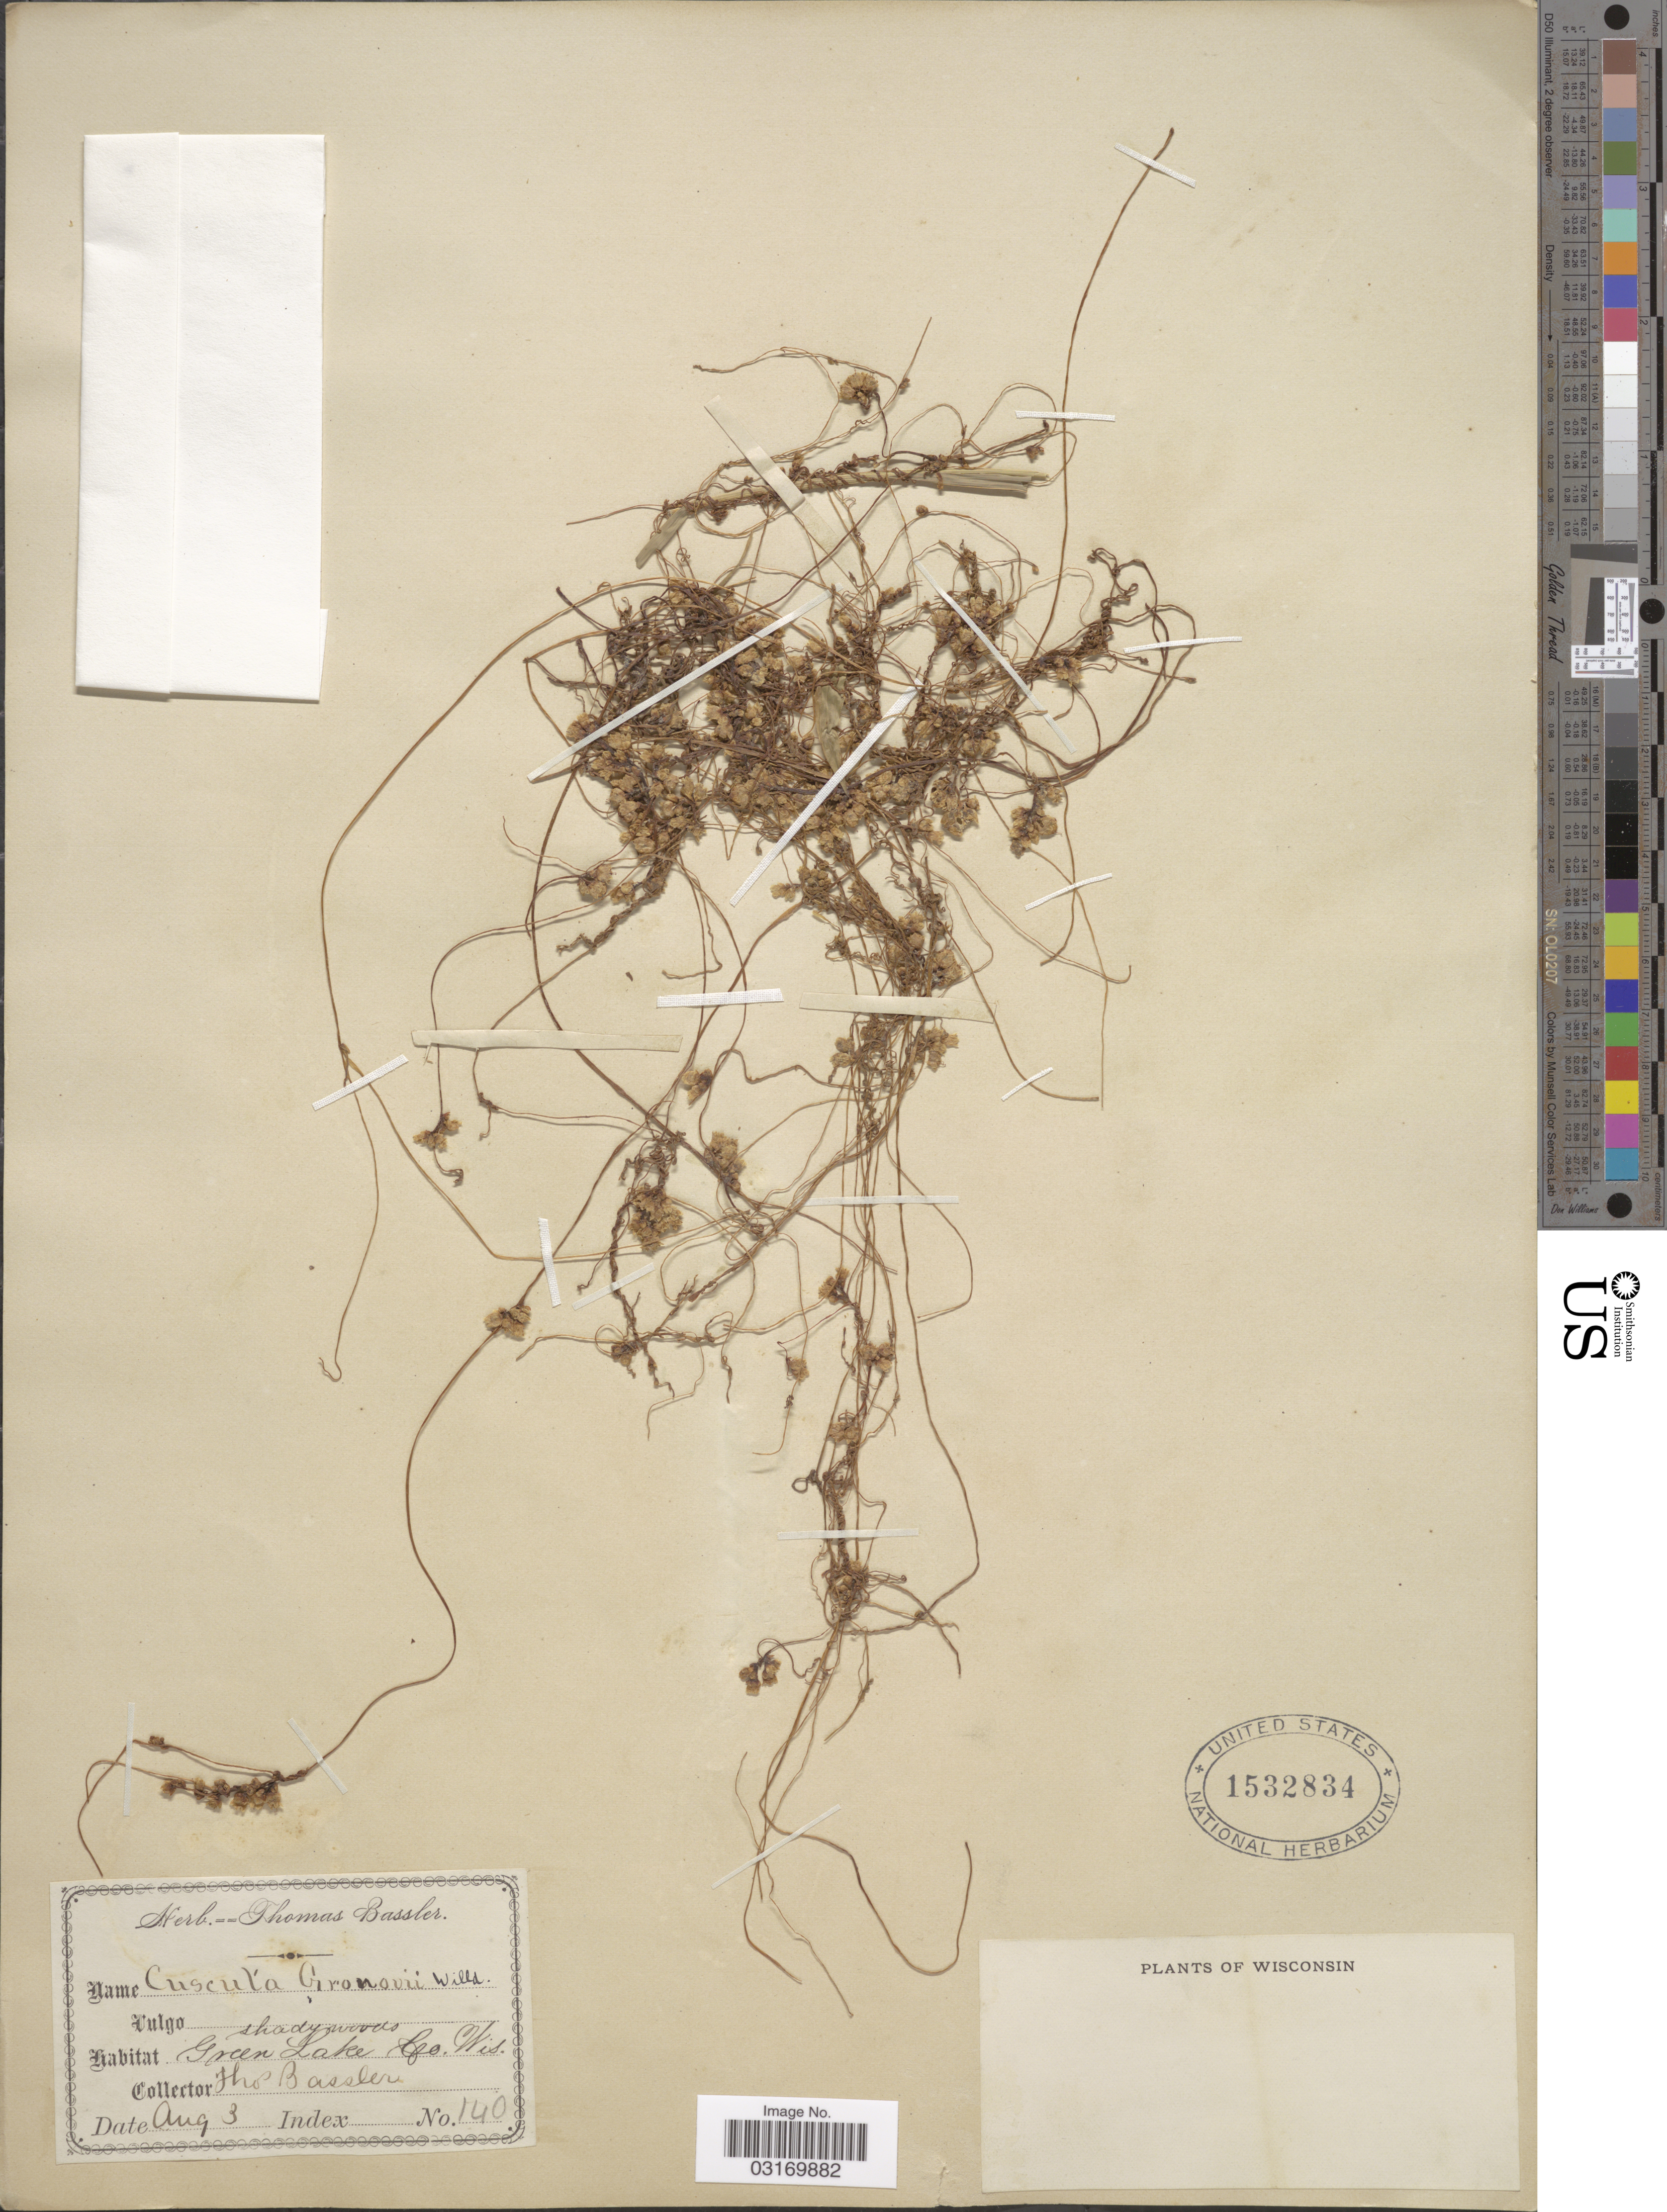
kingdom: Plantae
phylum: Tracheophyta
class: Magnoliopsida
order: Solanales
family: Convolvulaceae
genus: Cuscuta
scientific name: Cuscuta gronovii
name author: Willd. ex Schult.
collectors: T. Bassler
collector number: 140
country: United States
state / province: Wisconsin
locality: Green Lake Co.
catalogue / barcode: US 1532834